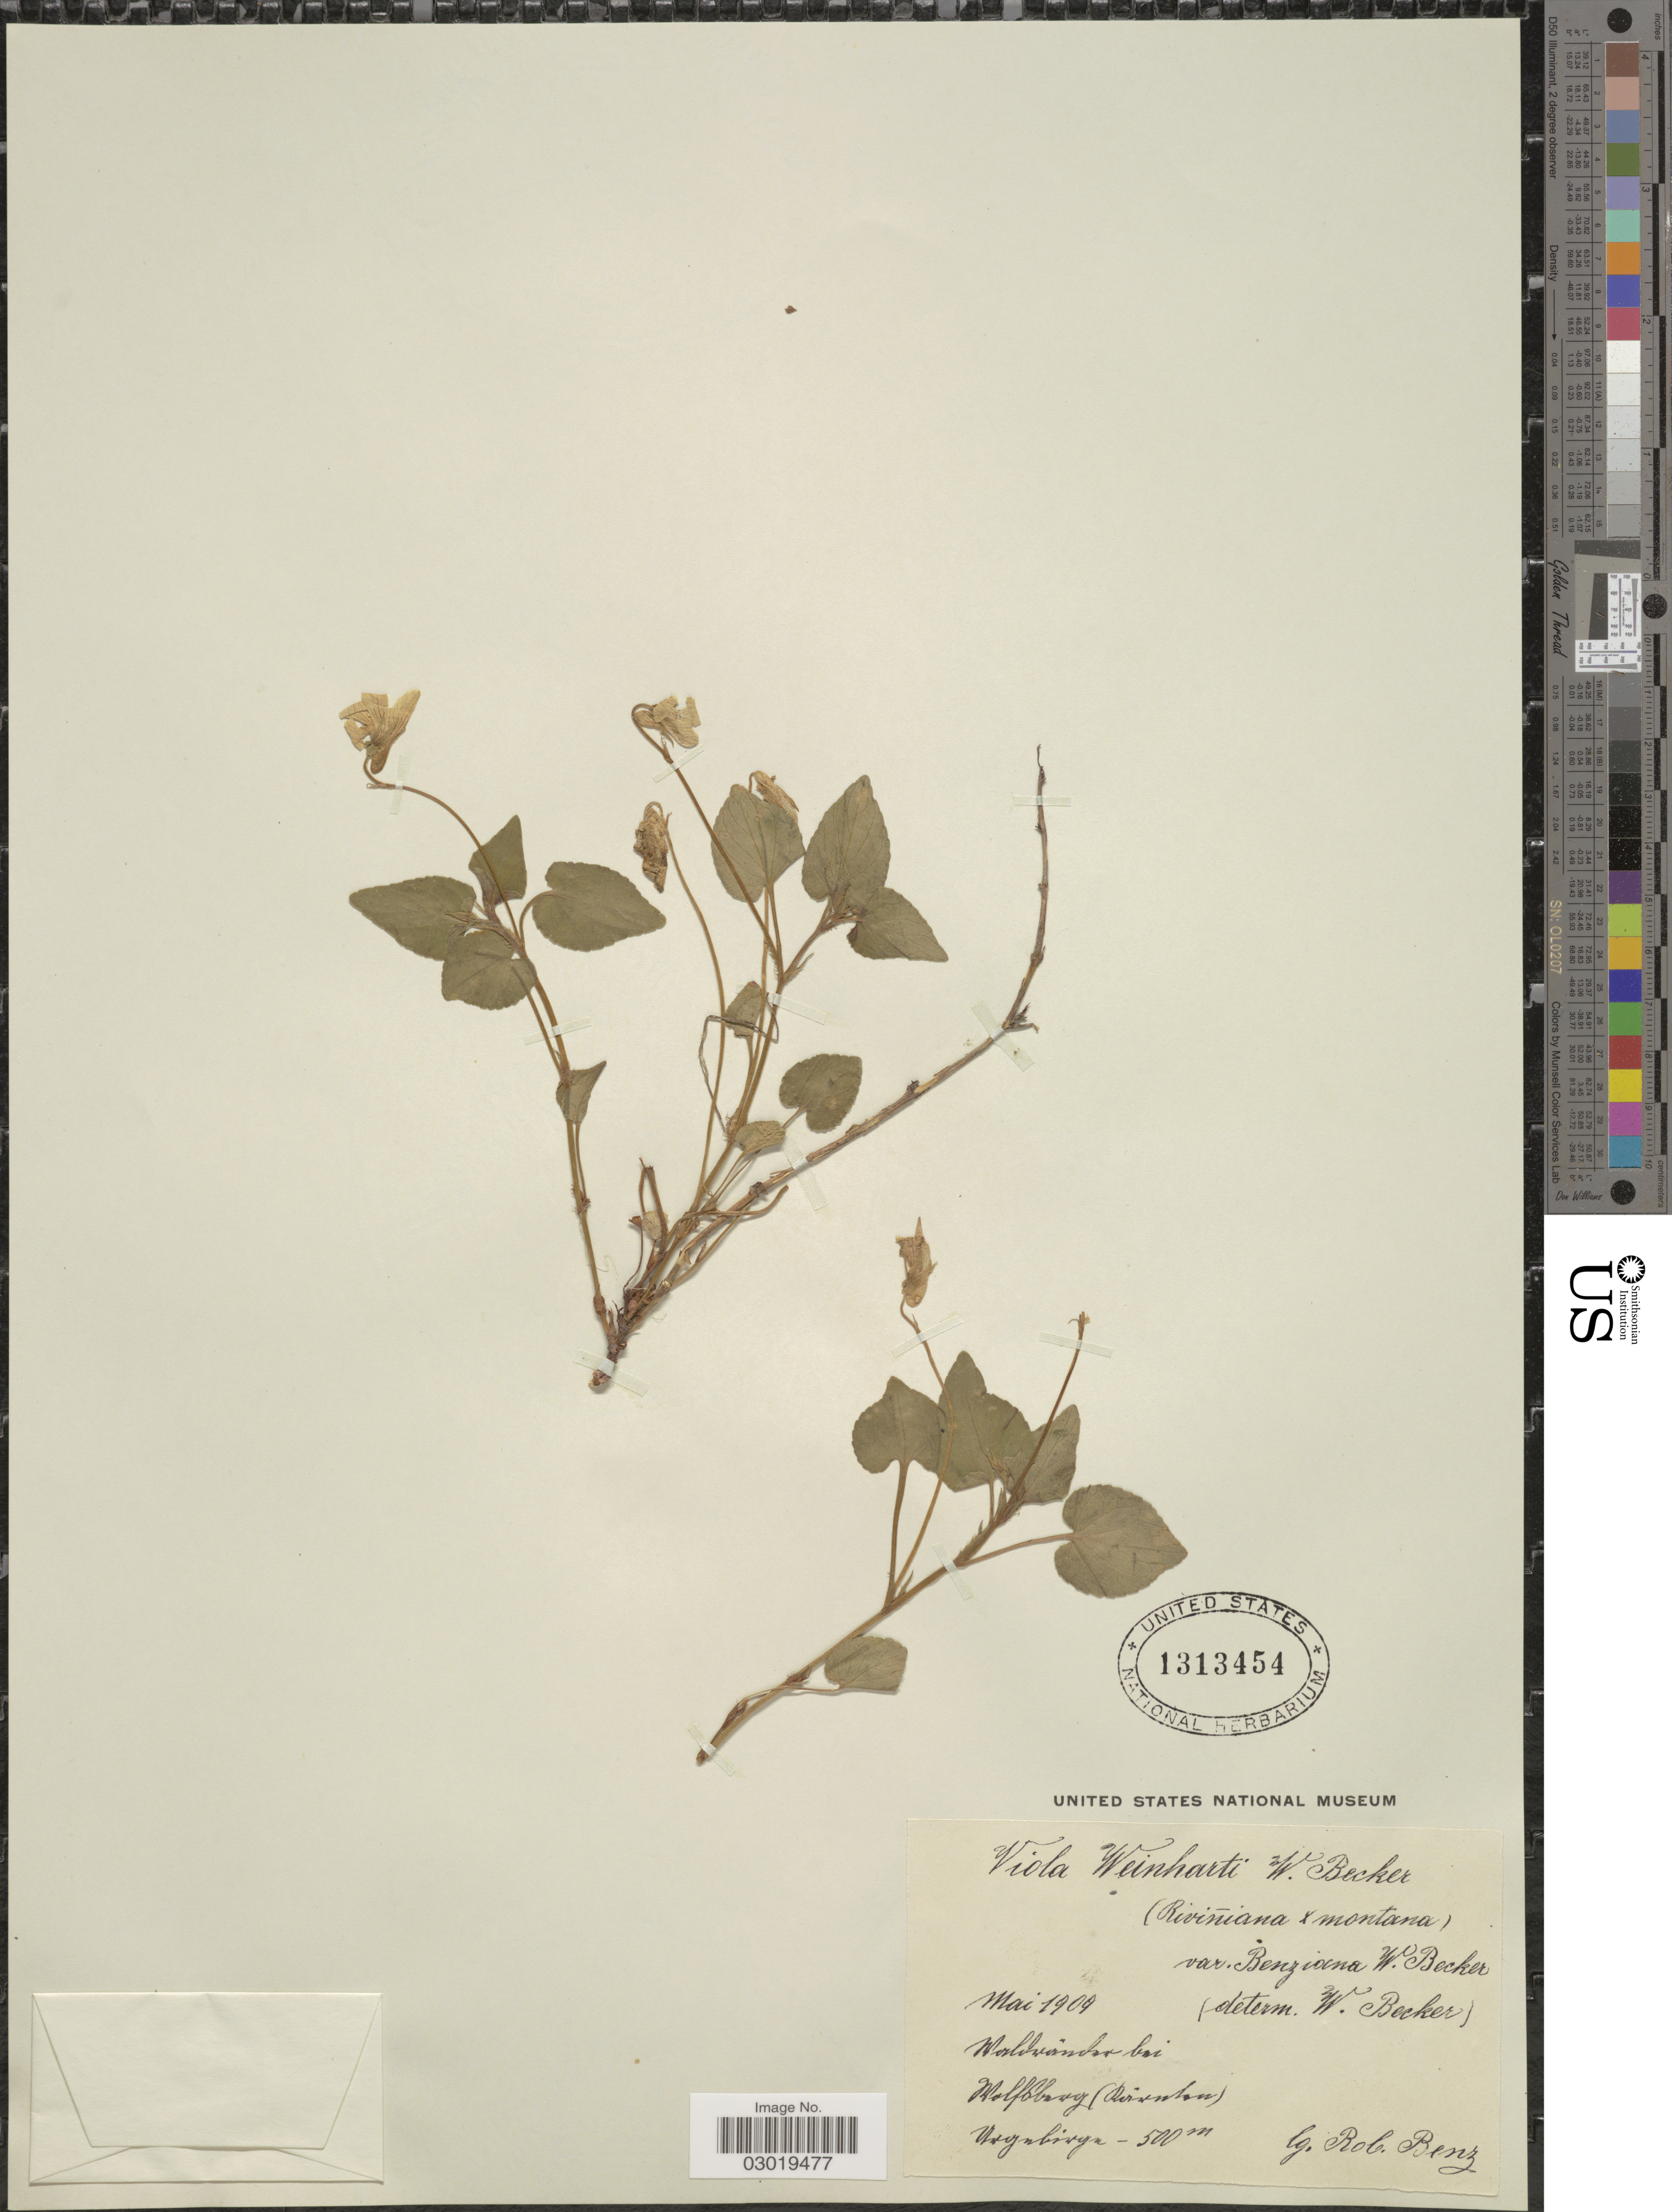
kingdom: Plantae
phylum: Tracheophyta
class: Magnoliopsida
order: Malpighiales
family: Violaceae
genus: Viola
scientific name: Viola weinhartii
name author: W. Becker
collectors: R. Benz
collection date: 1909-05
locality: Waldwernder [interpreted] bei Wolfburg [interpreted] (Dunham [interpreted]) Urgnbirgn [interpreted].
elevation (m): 500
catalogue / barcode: US 1313454